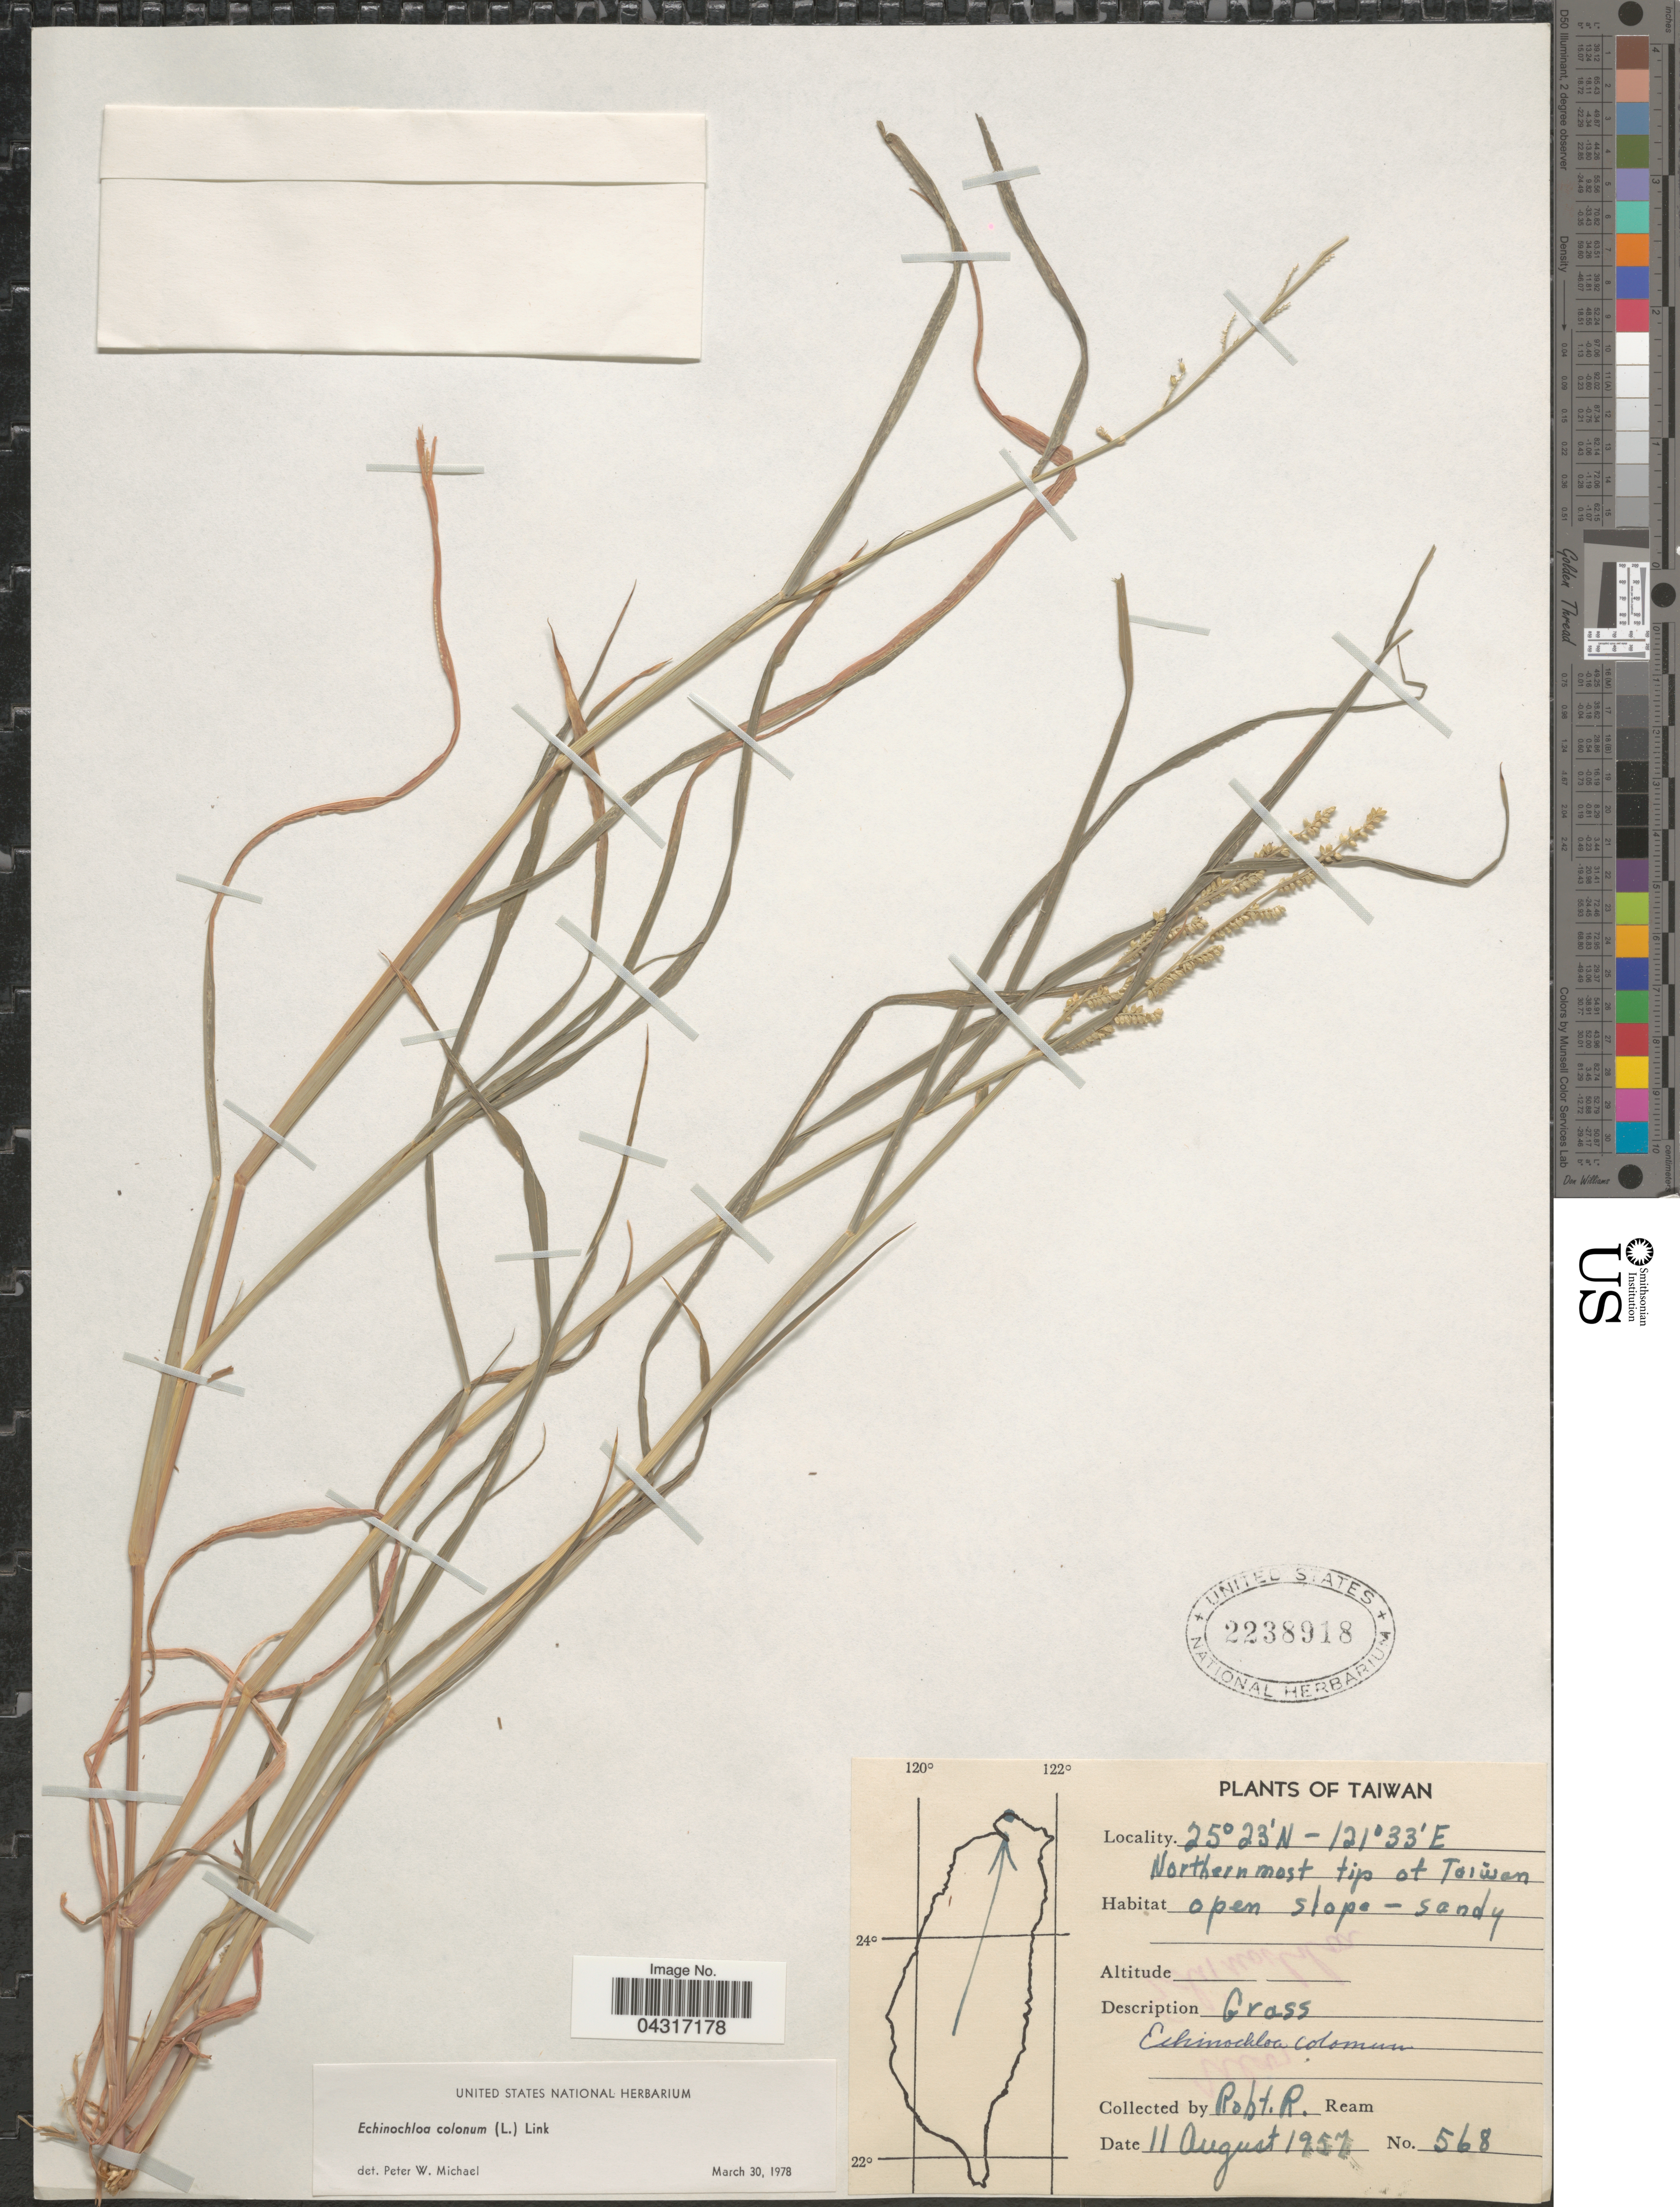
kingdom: Plantae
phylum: Tracheophyta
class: Liliopsida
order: Poales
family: Poaceae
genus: Echinochloa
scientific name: Echinochloa colona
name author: (L.) Link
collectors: R. Ream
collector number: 568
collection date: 1957-08-11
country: Taiwan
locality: Northern most tip of Taiwan.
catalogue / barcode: US 2238918